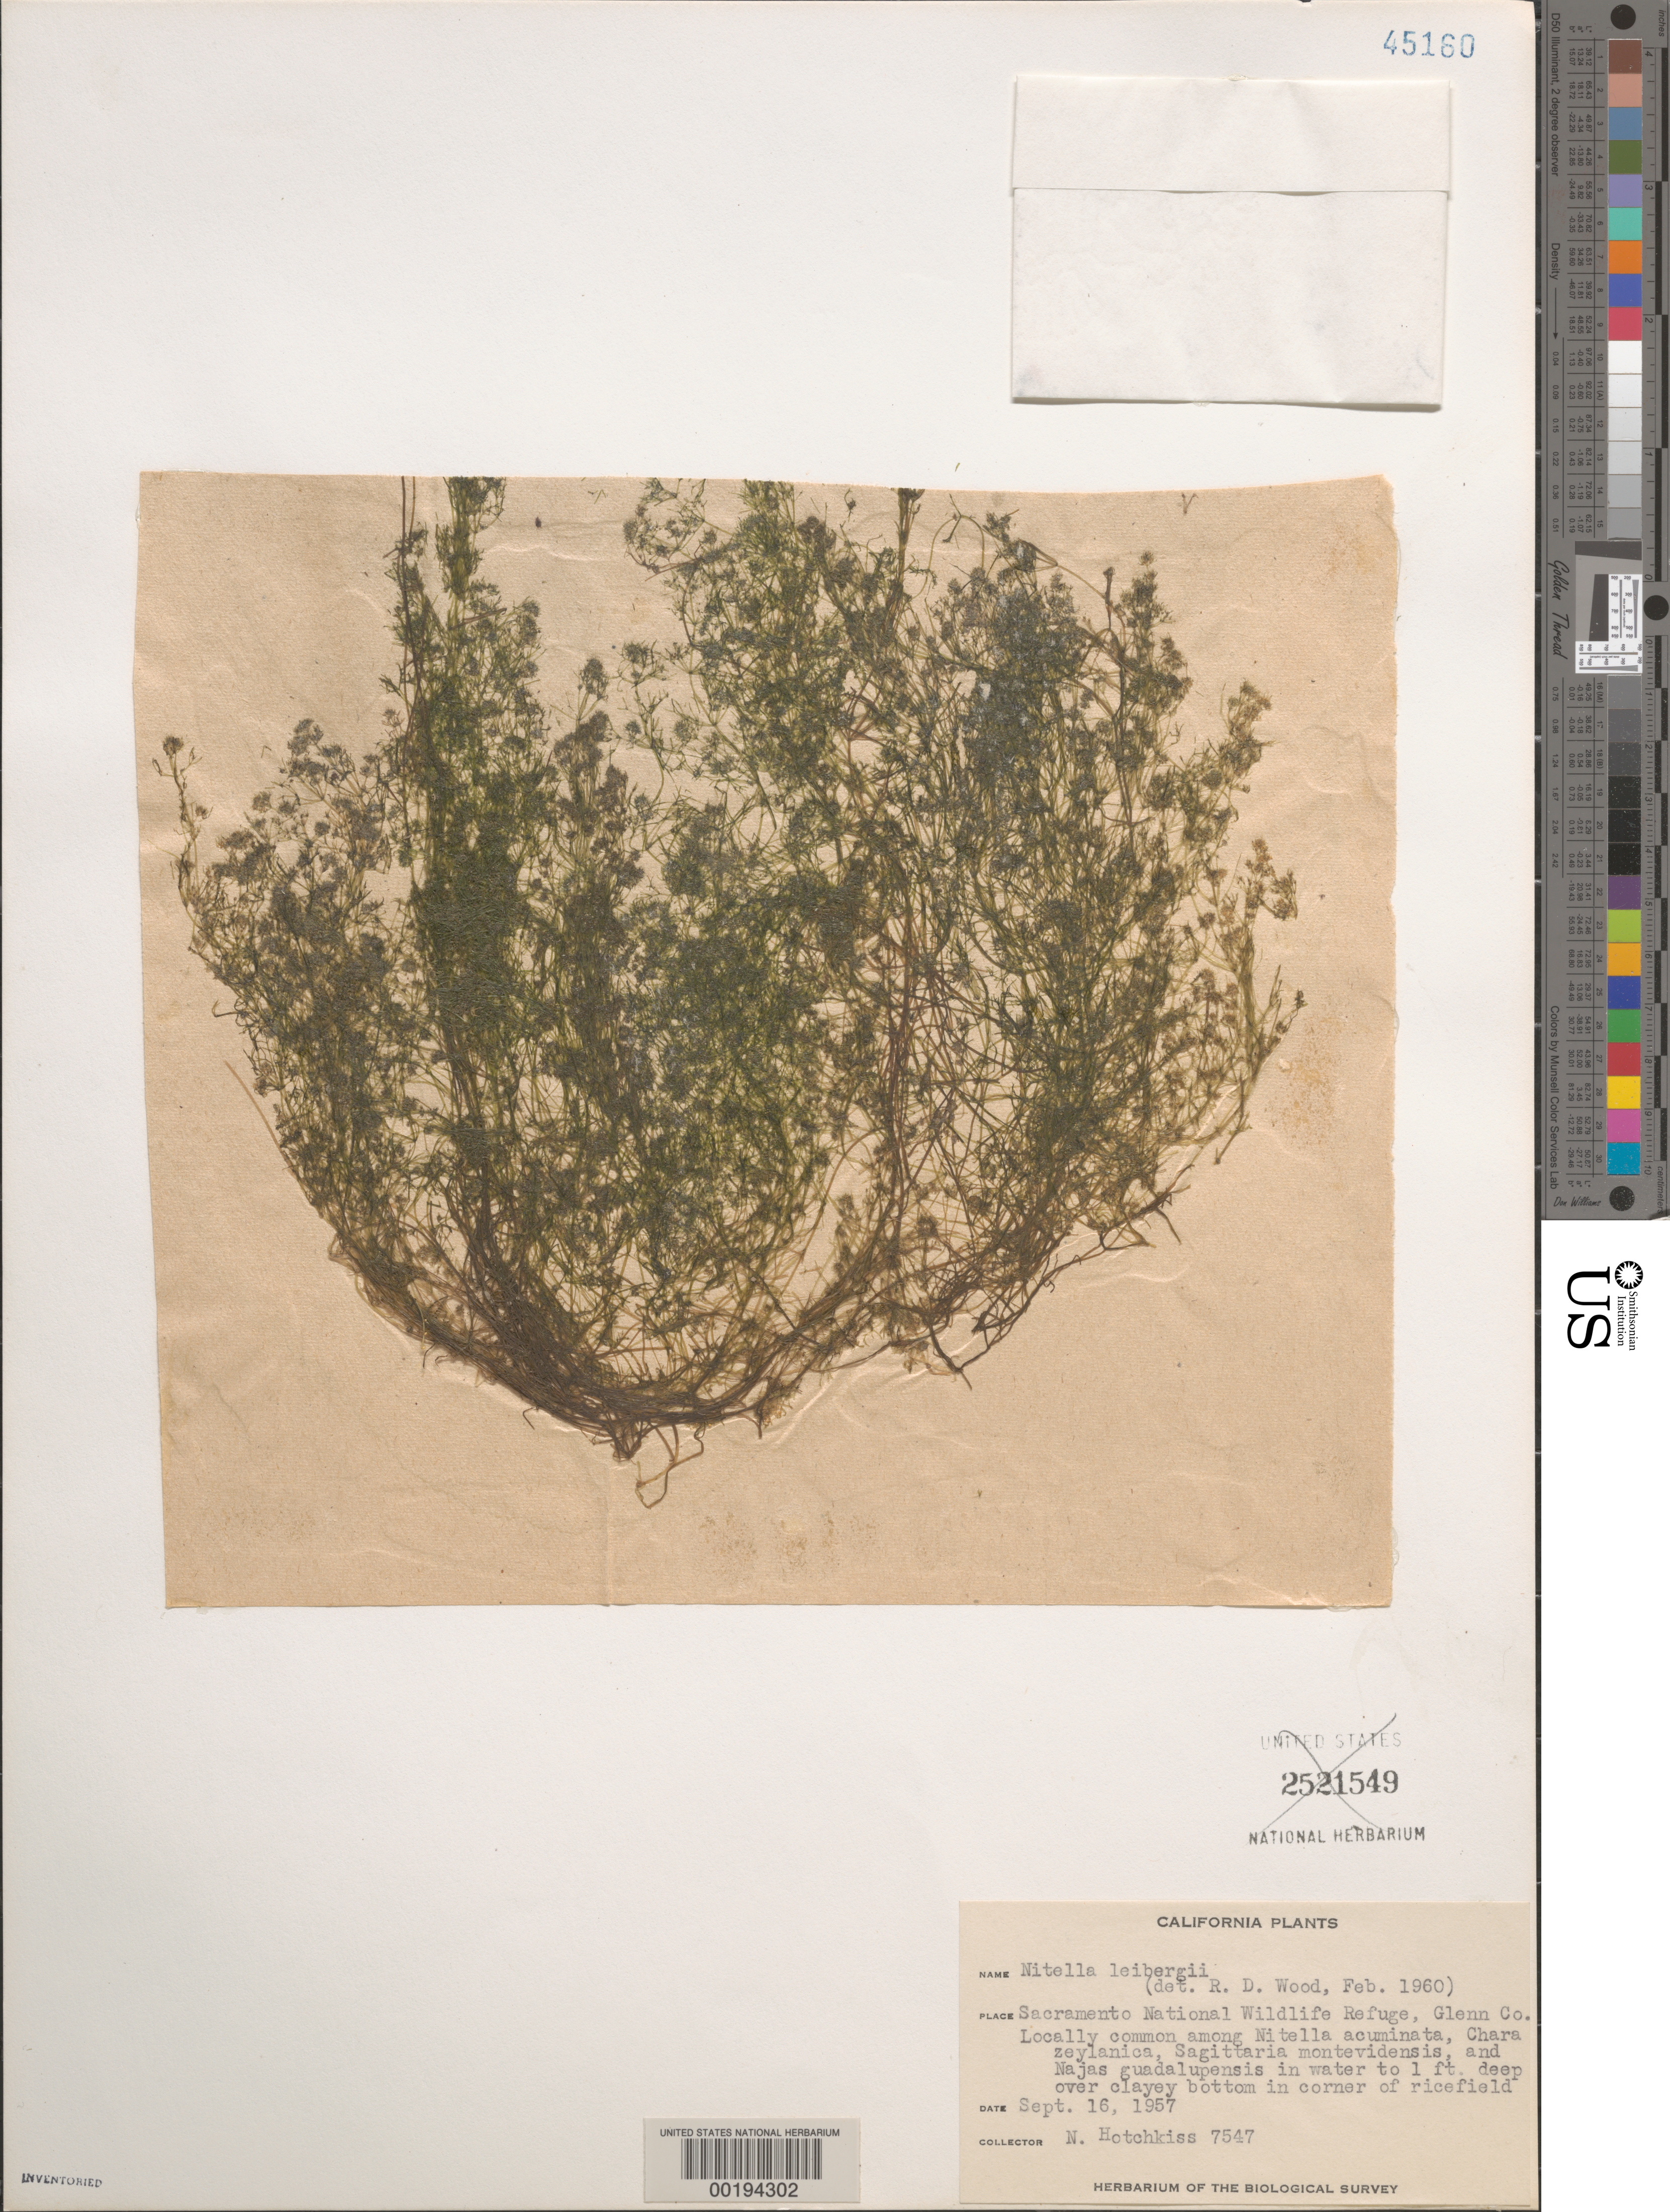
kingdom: Plantae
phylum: Charophyta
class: Charophyceae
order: Charales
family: Characeae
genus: Nitella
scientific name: Nitella leibergii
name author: Allen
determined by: Wood, R. D.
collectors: N. Hotchkiss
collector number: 7547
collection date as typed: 16 Sep 1957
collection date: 1957-09-16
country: United States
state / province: California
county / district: Glenn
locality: Sacramento National Wildlife Refuge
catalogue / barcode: US 45160